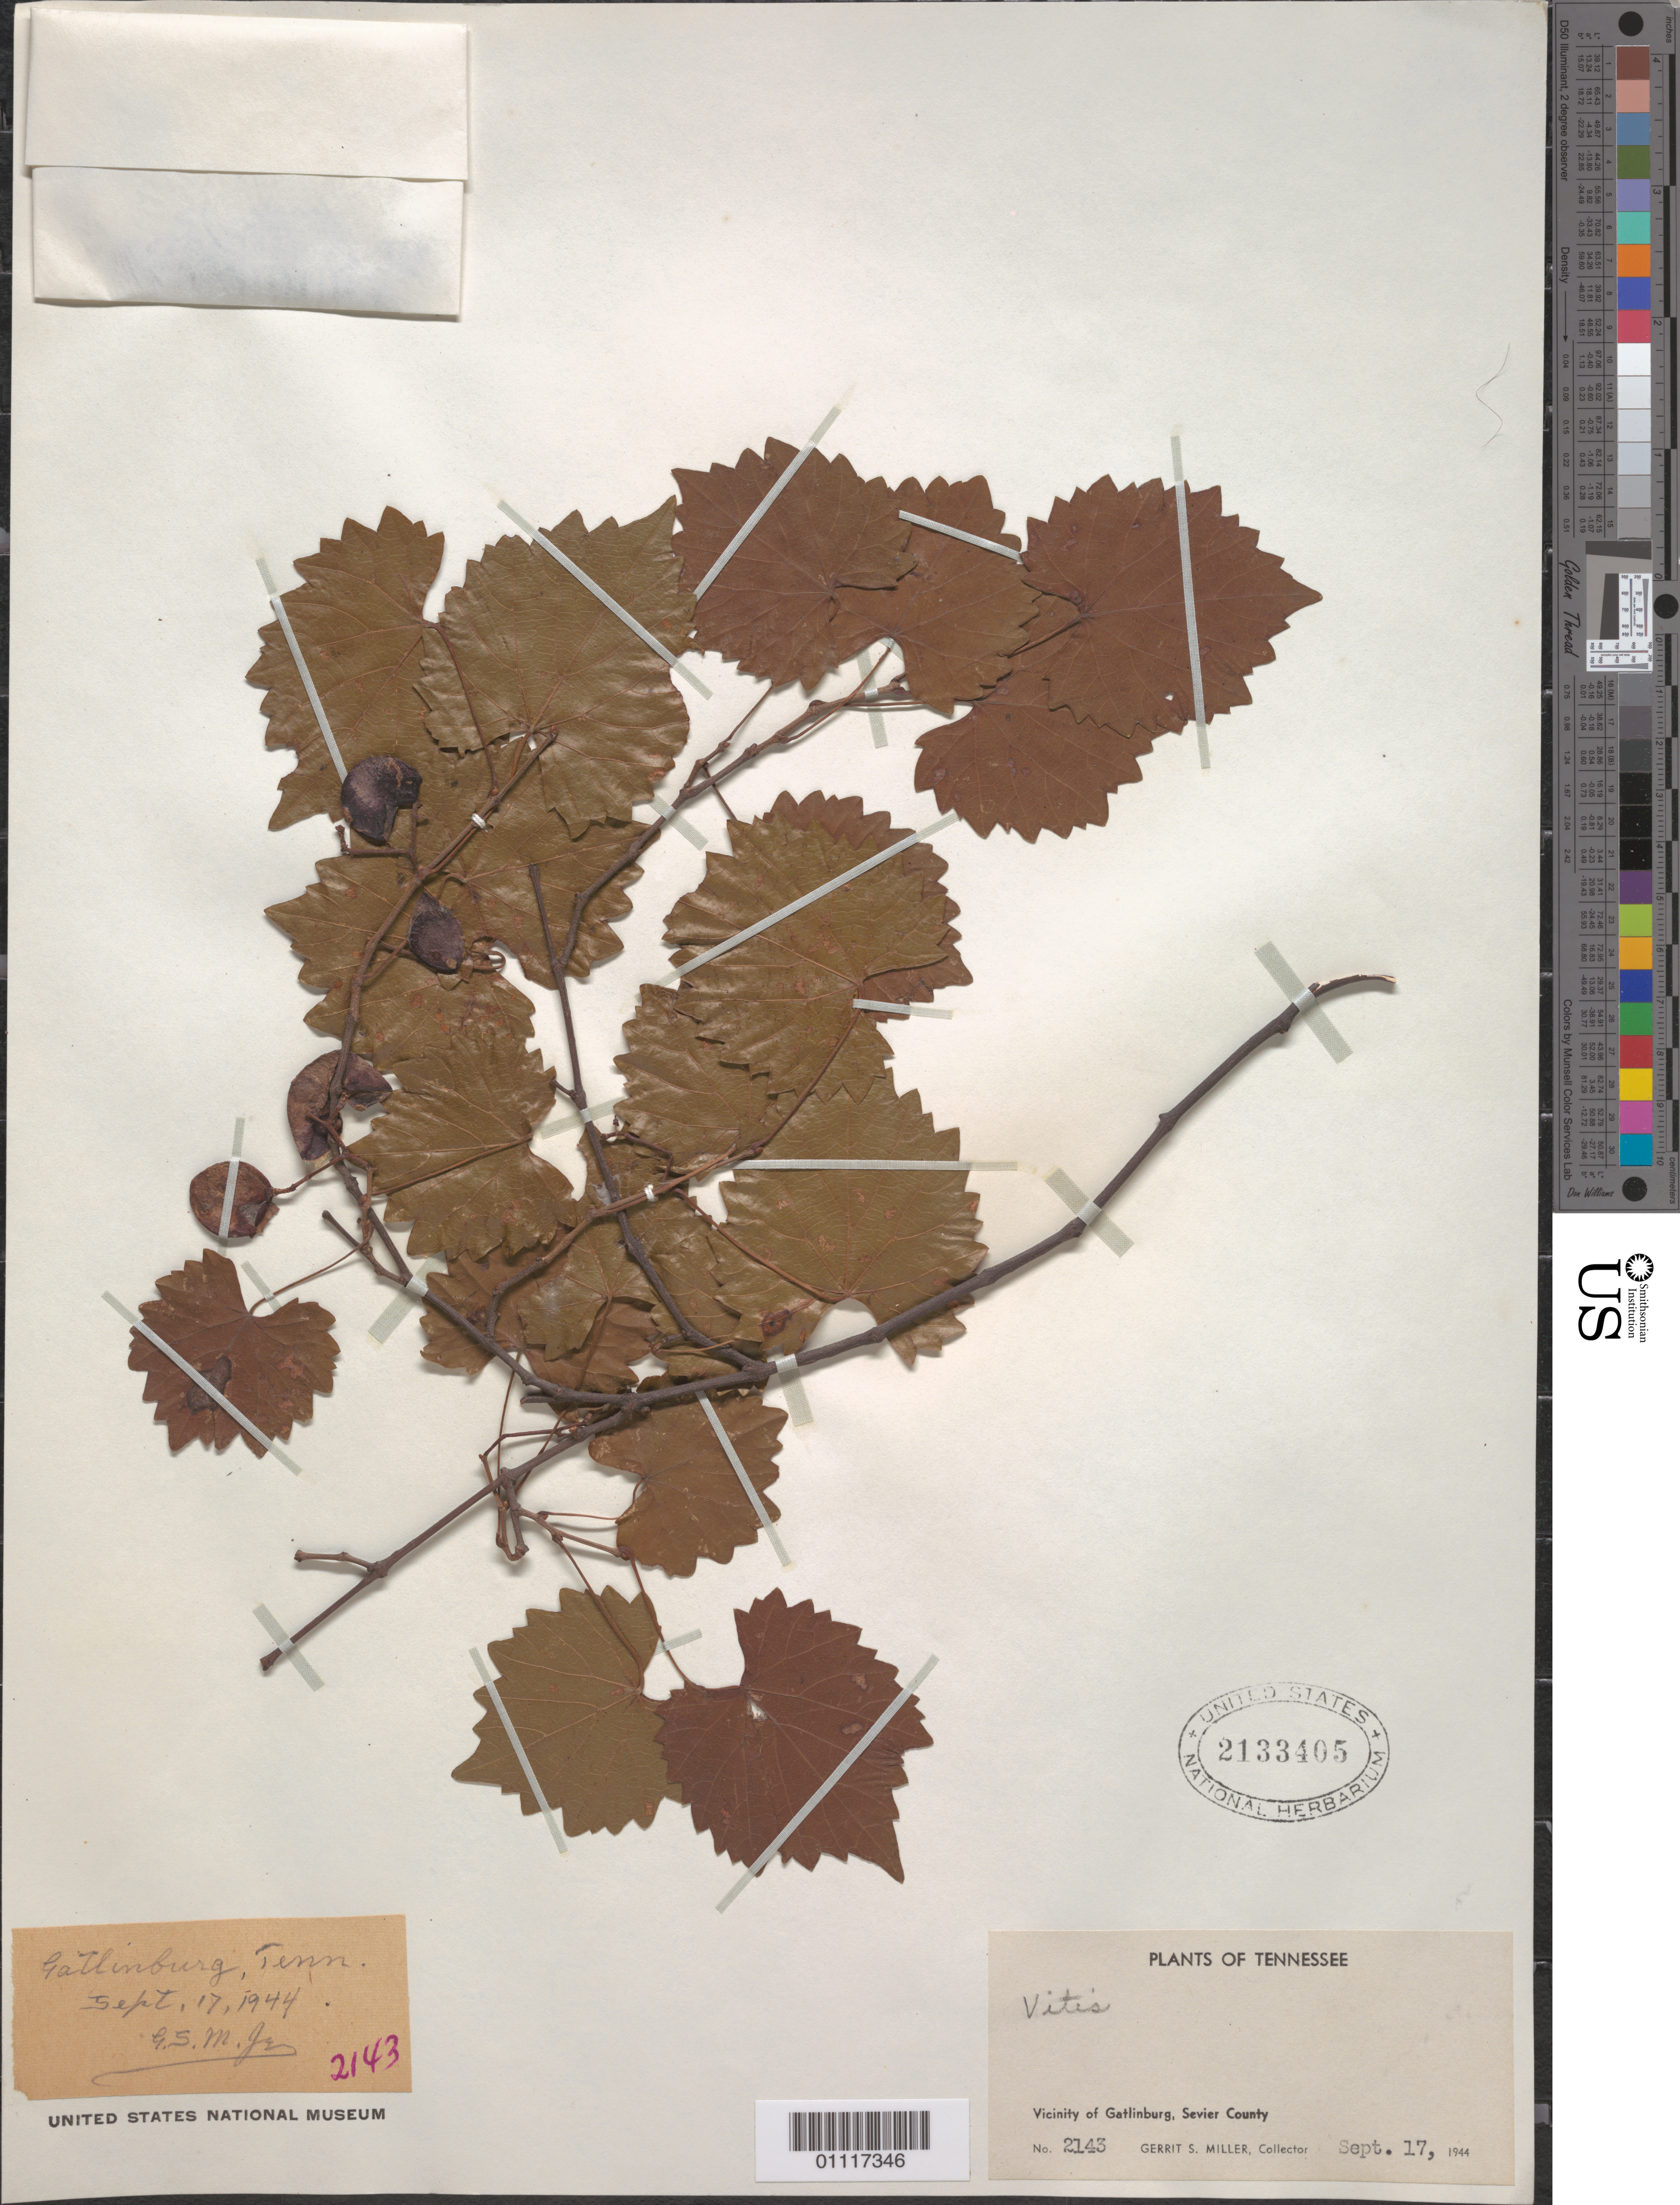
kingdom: Plantae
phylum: Tracheophyta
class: Magnoliopsida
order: Vitales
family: Vitaceae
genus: Vitis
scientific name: Vitis munsoniana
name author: J.H. Simpson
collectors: G. S. Miller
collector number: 2143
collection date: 1944-09-17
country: United States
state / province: Tennessee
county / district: Sevier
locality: vicinity of Gatlinburg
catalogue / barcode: US 2133405